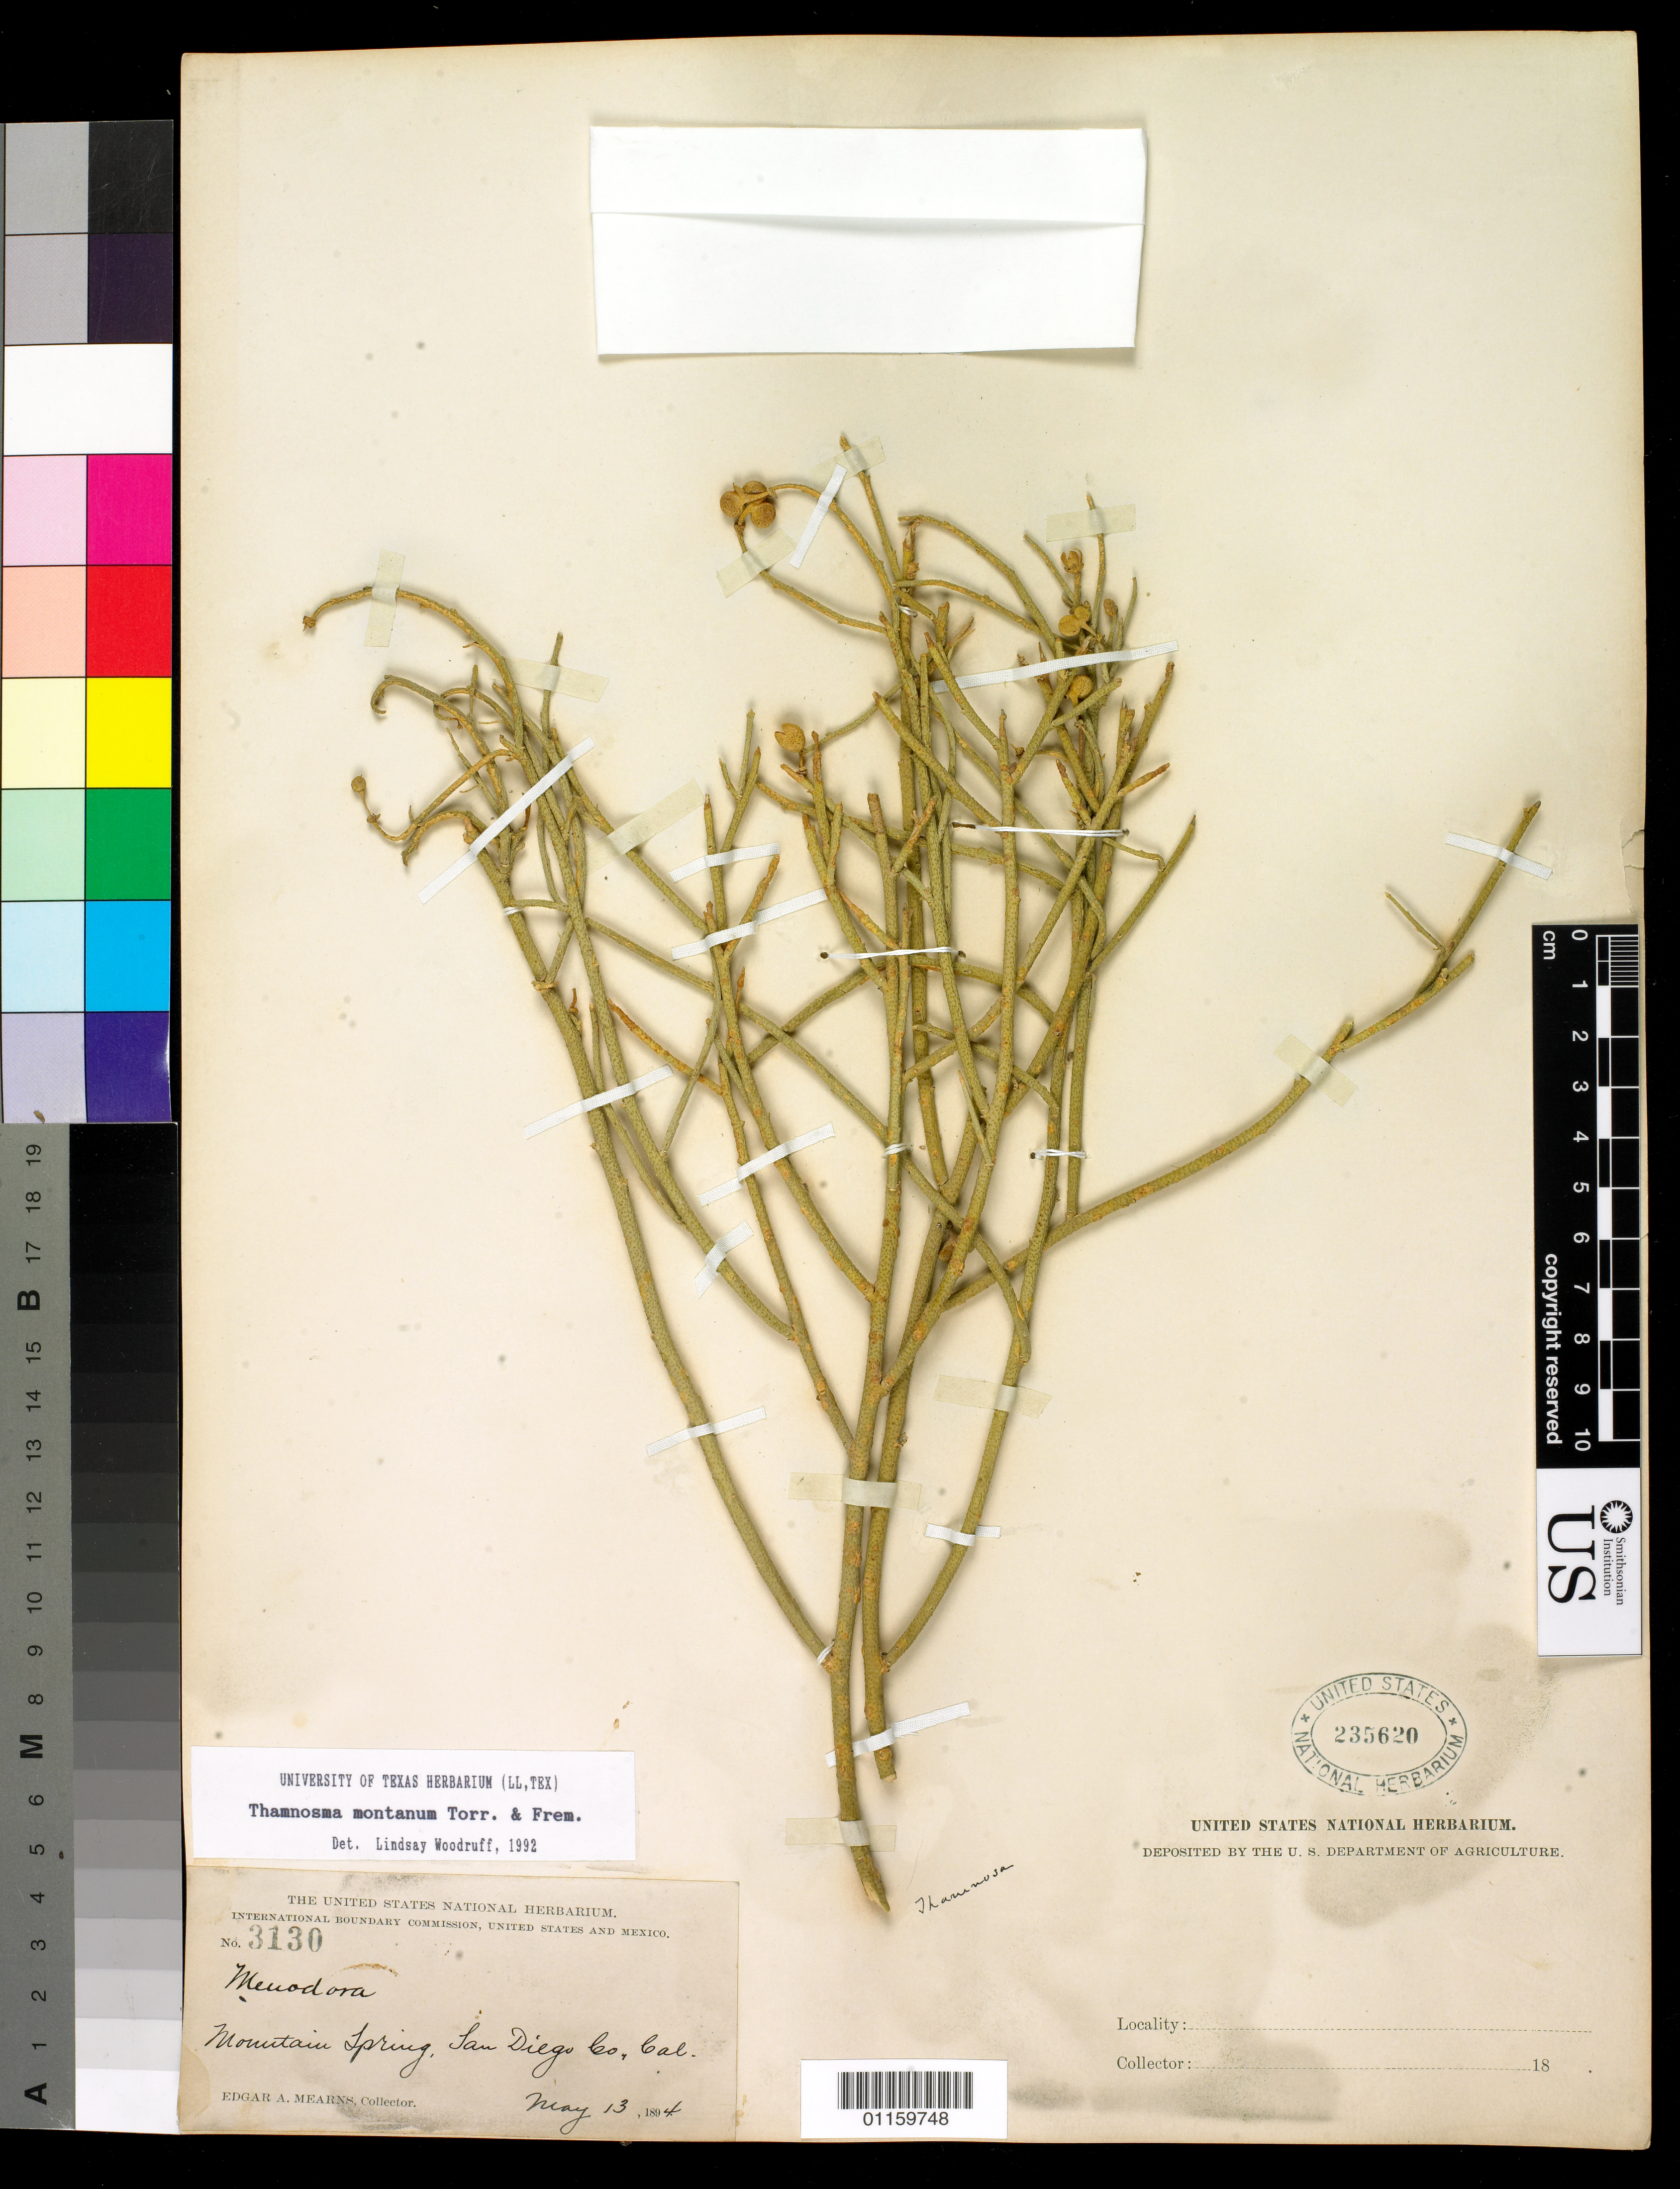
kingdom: Plantae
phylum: Tracheophyta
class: Magnoliopsida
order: Sapindales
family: Rutaceae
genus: Thamnosma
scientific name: Thamnosma montana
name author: Torr. & Frém.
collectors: E. A. Mearns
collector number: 3130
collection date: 1894-05-13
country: United States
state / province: California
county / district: San Diego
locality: Mountain Spring.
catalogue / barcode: US 235620